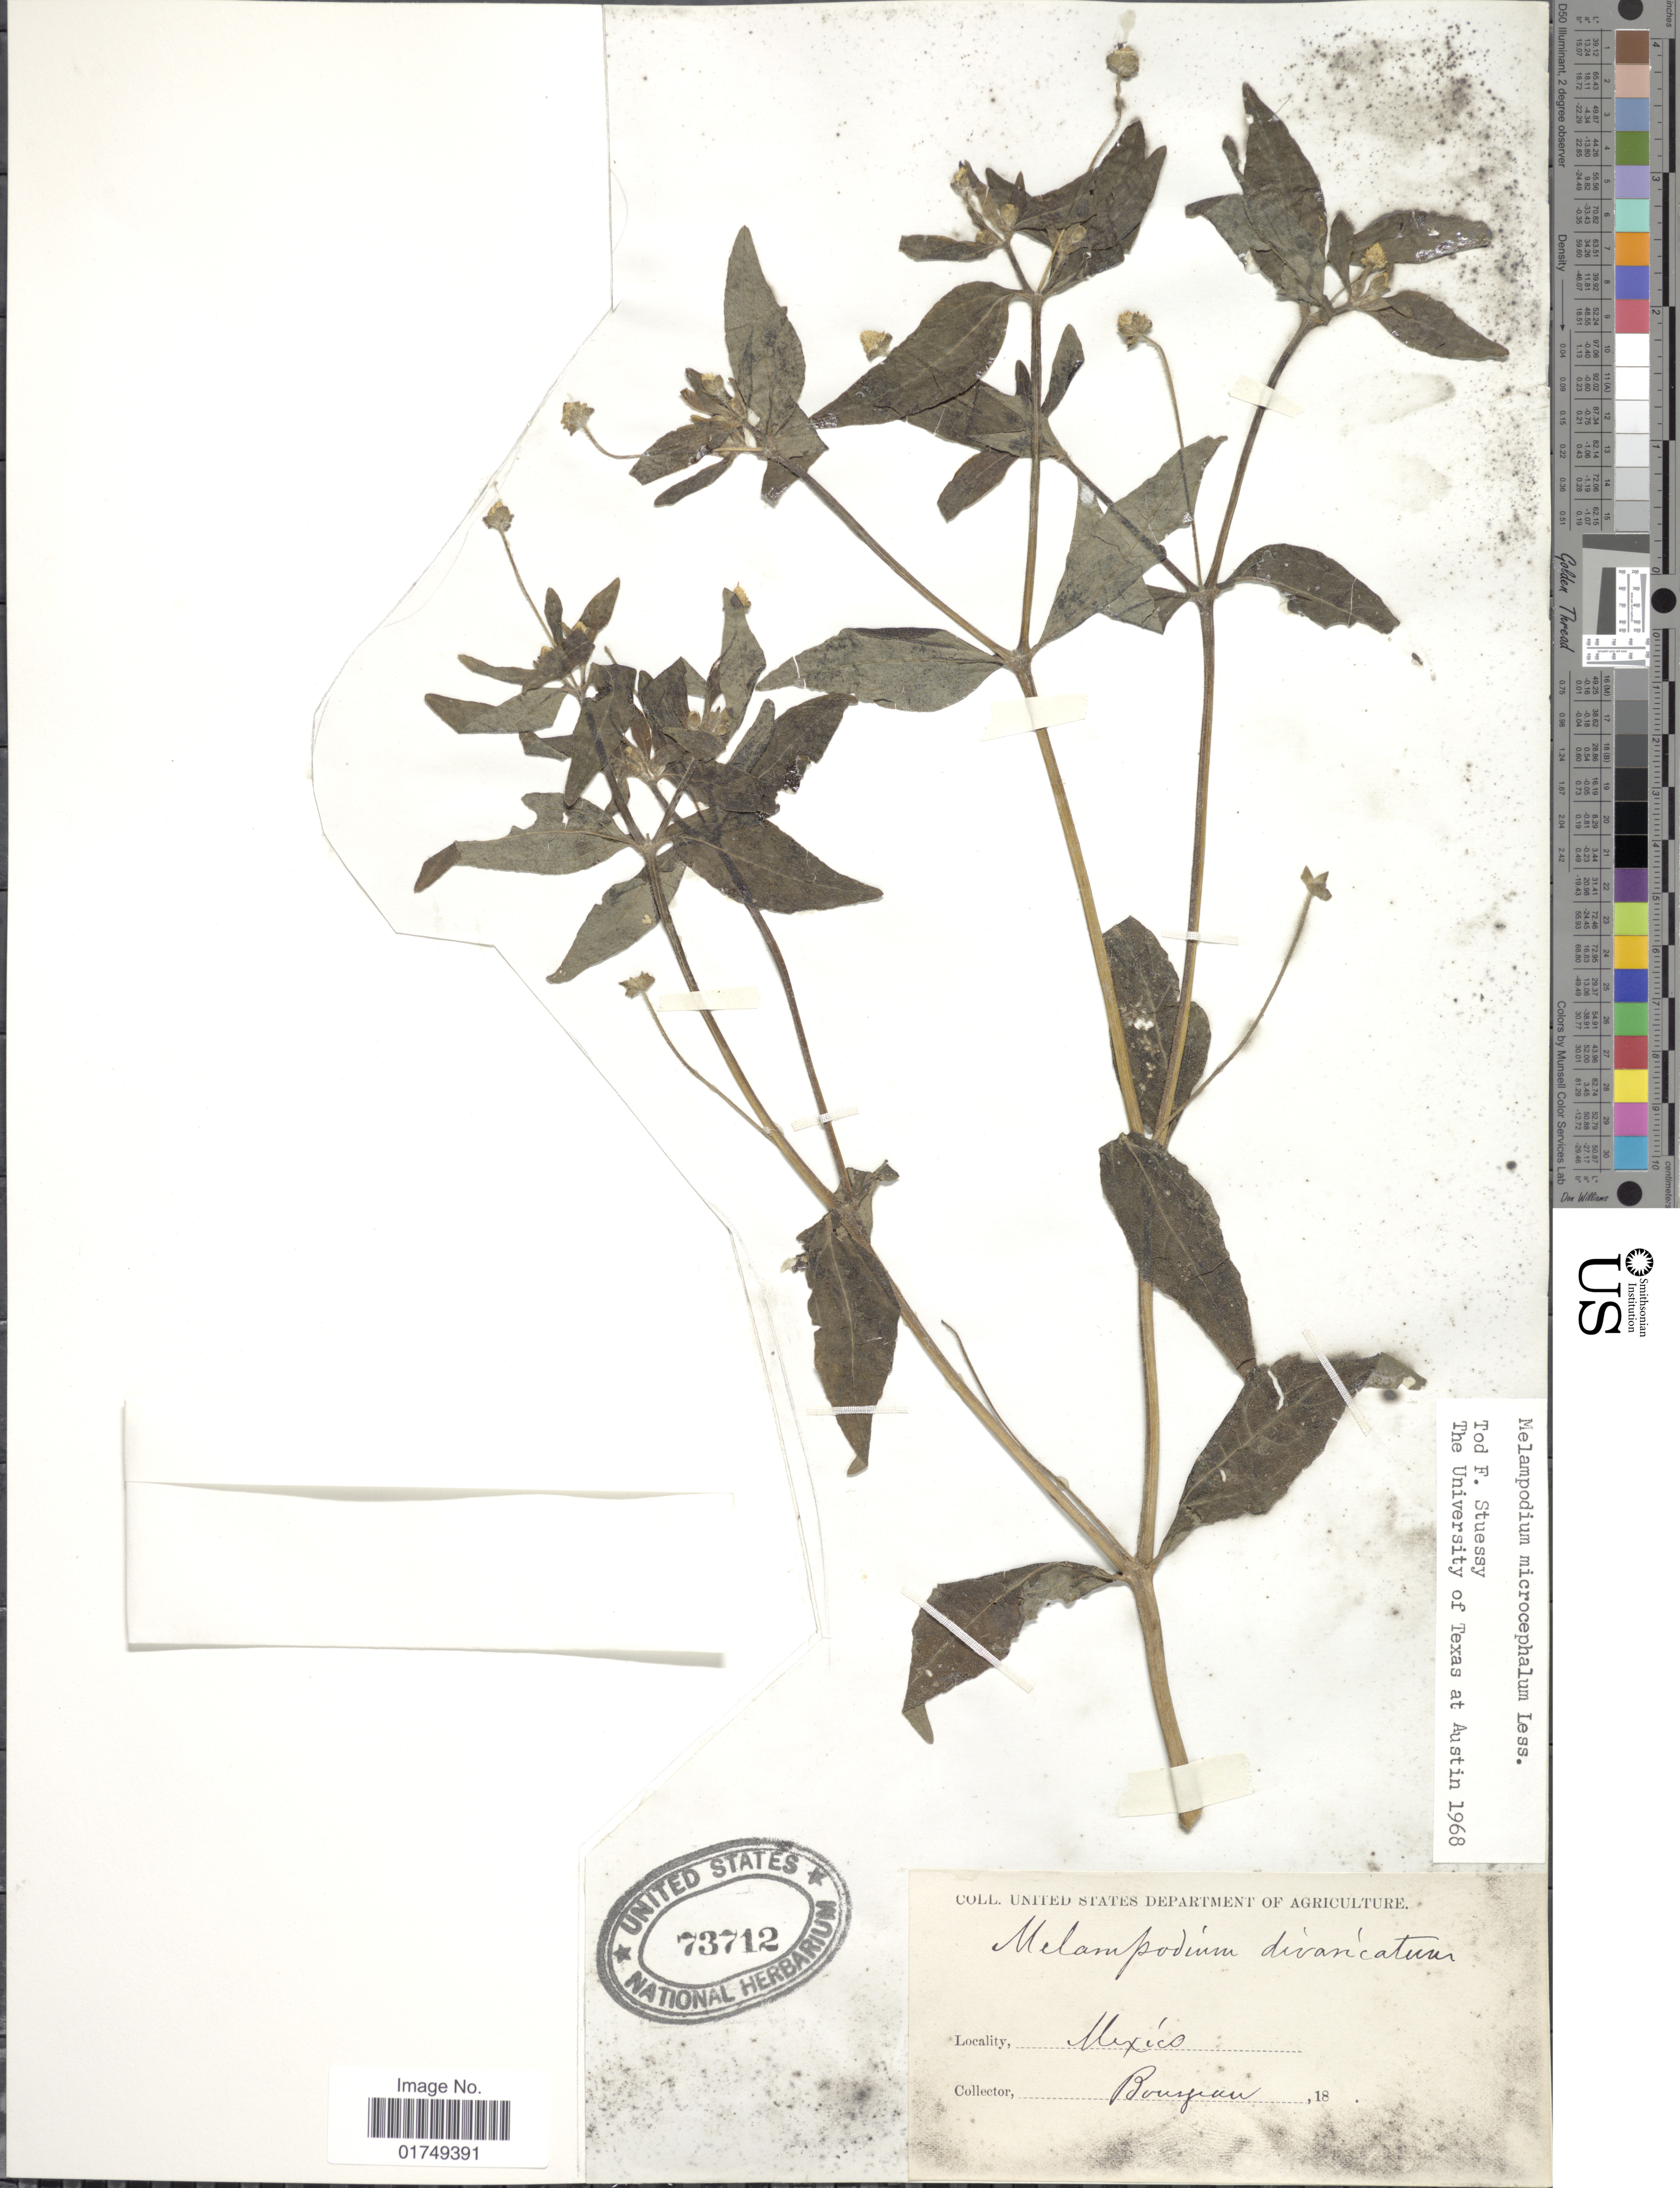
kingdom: Plantae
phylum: Tracheophyta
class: Magnoliopsida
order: Asterales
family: Asteraceae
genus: Melampodium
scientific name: Melampodium divaricatum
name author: (Rich.) DC.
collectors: -. Bourgeau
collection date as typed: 18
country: Mexico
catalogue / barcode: US 73712